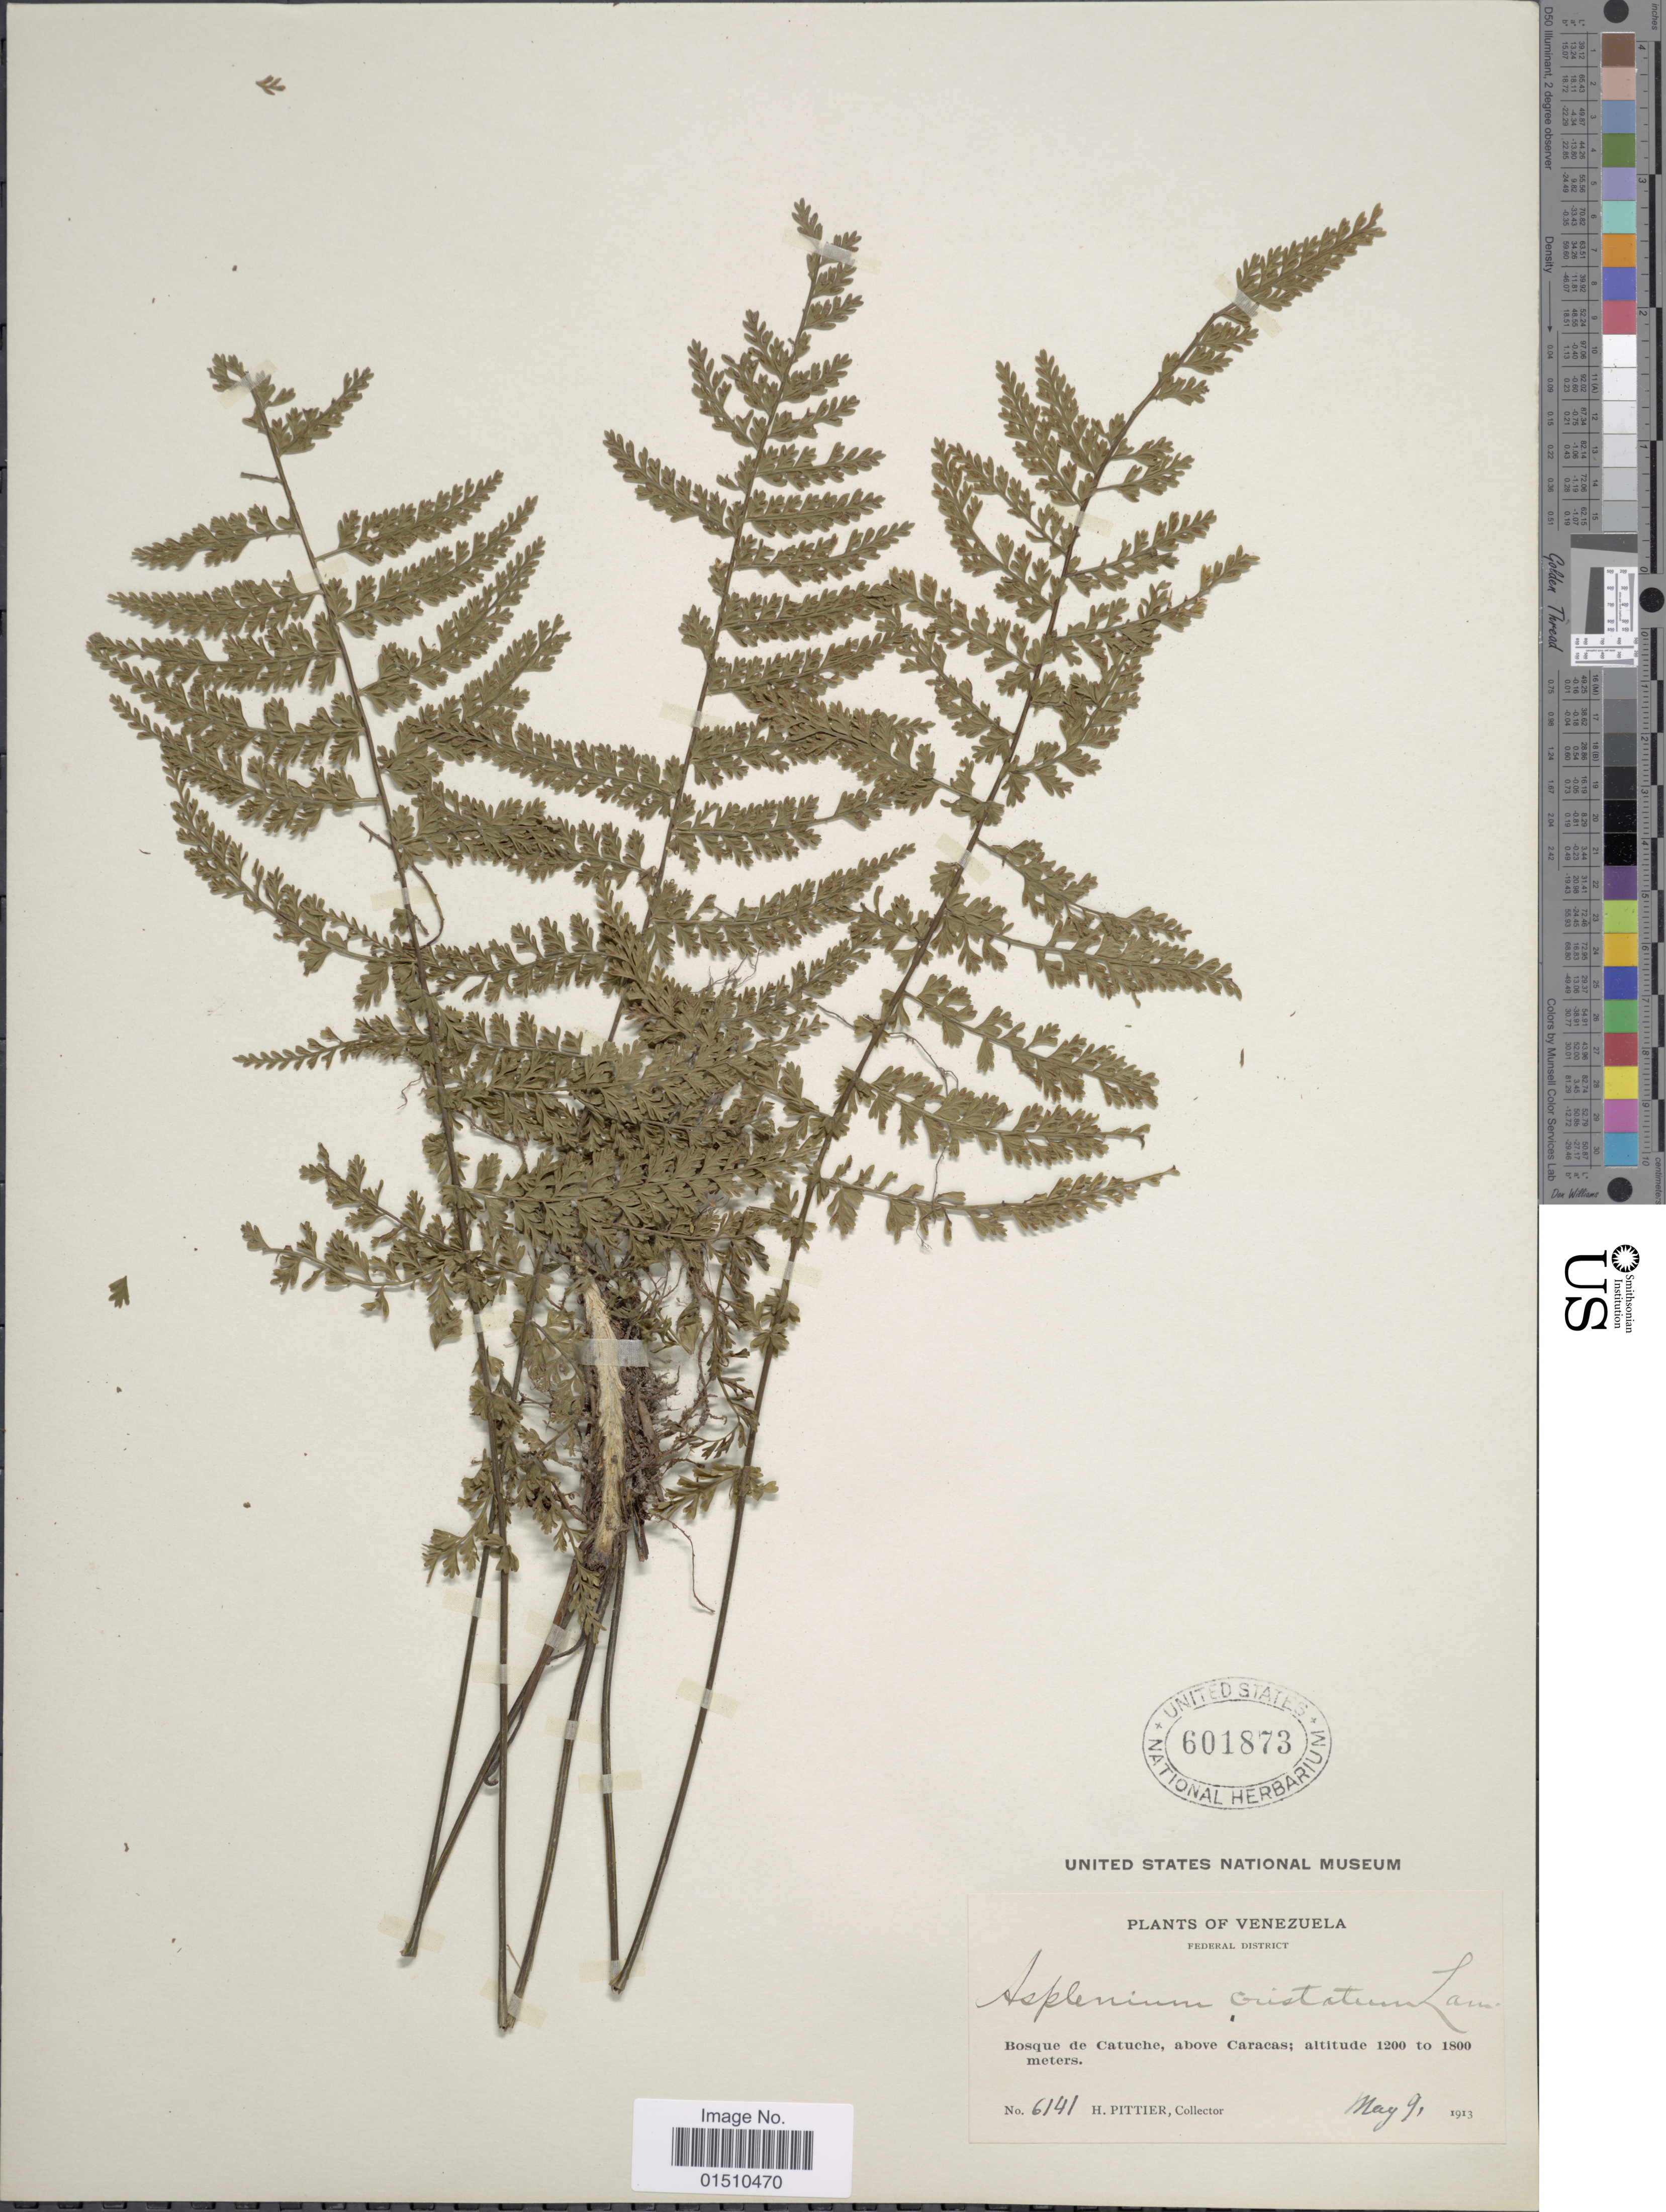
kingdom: Plantae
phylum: Tracheophyta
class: Polypodiopsida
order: Polypodiales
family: Aspleniaceae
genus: Asplenium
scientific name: Asplenium cristatum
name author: Lam.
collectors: H. F. Pittier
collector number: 6141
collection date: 1913-05-09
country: Venezuela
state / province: Distrito Federal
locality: Venezuela, Federal District, Bosque de Catuche, above Caracas.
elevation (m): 1200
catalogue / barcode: US 601873